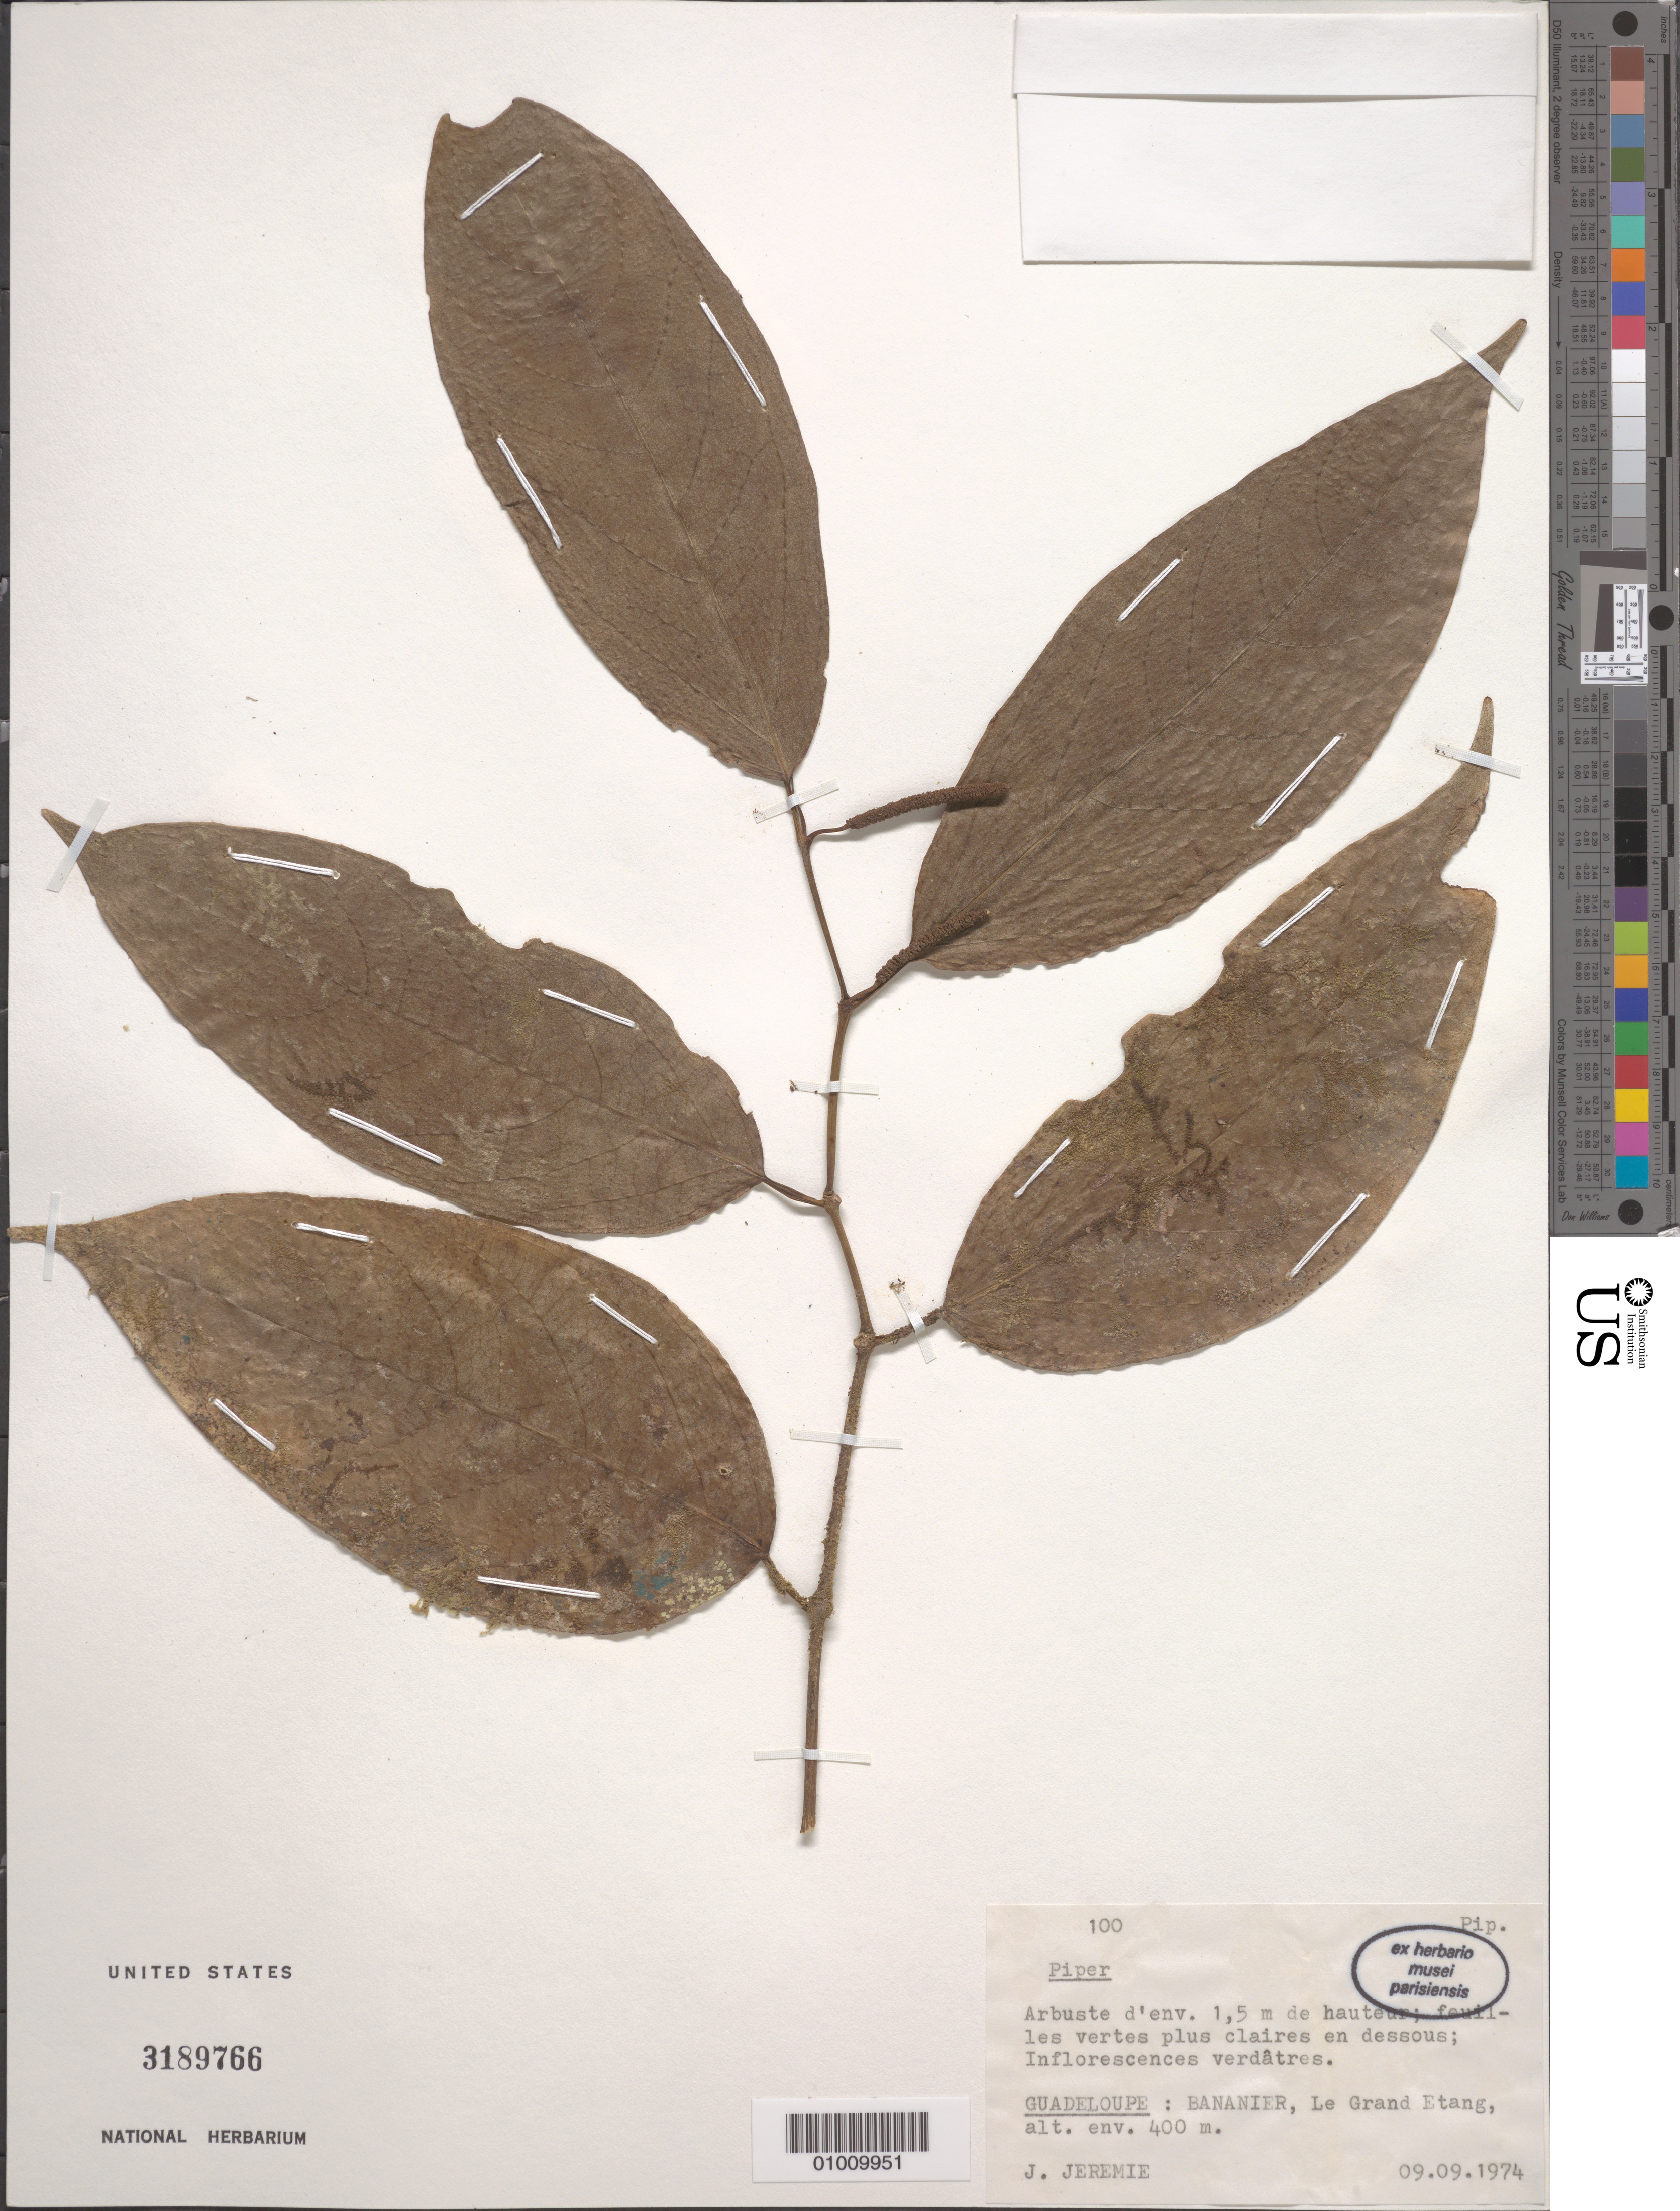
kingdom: Plantae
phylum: Tracheophyta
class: Magnoliopsida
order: Piperales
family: Piperaceae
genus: Piper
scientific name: Piper medium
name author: Jacq.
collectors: J. Jérémie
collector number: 100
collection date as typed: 09 Sep 1974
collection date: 1974-09-09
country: Guadeloupe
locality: Bananier, Le Grand Etang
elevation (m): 400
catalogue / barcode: US 3189766